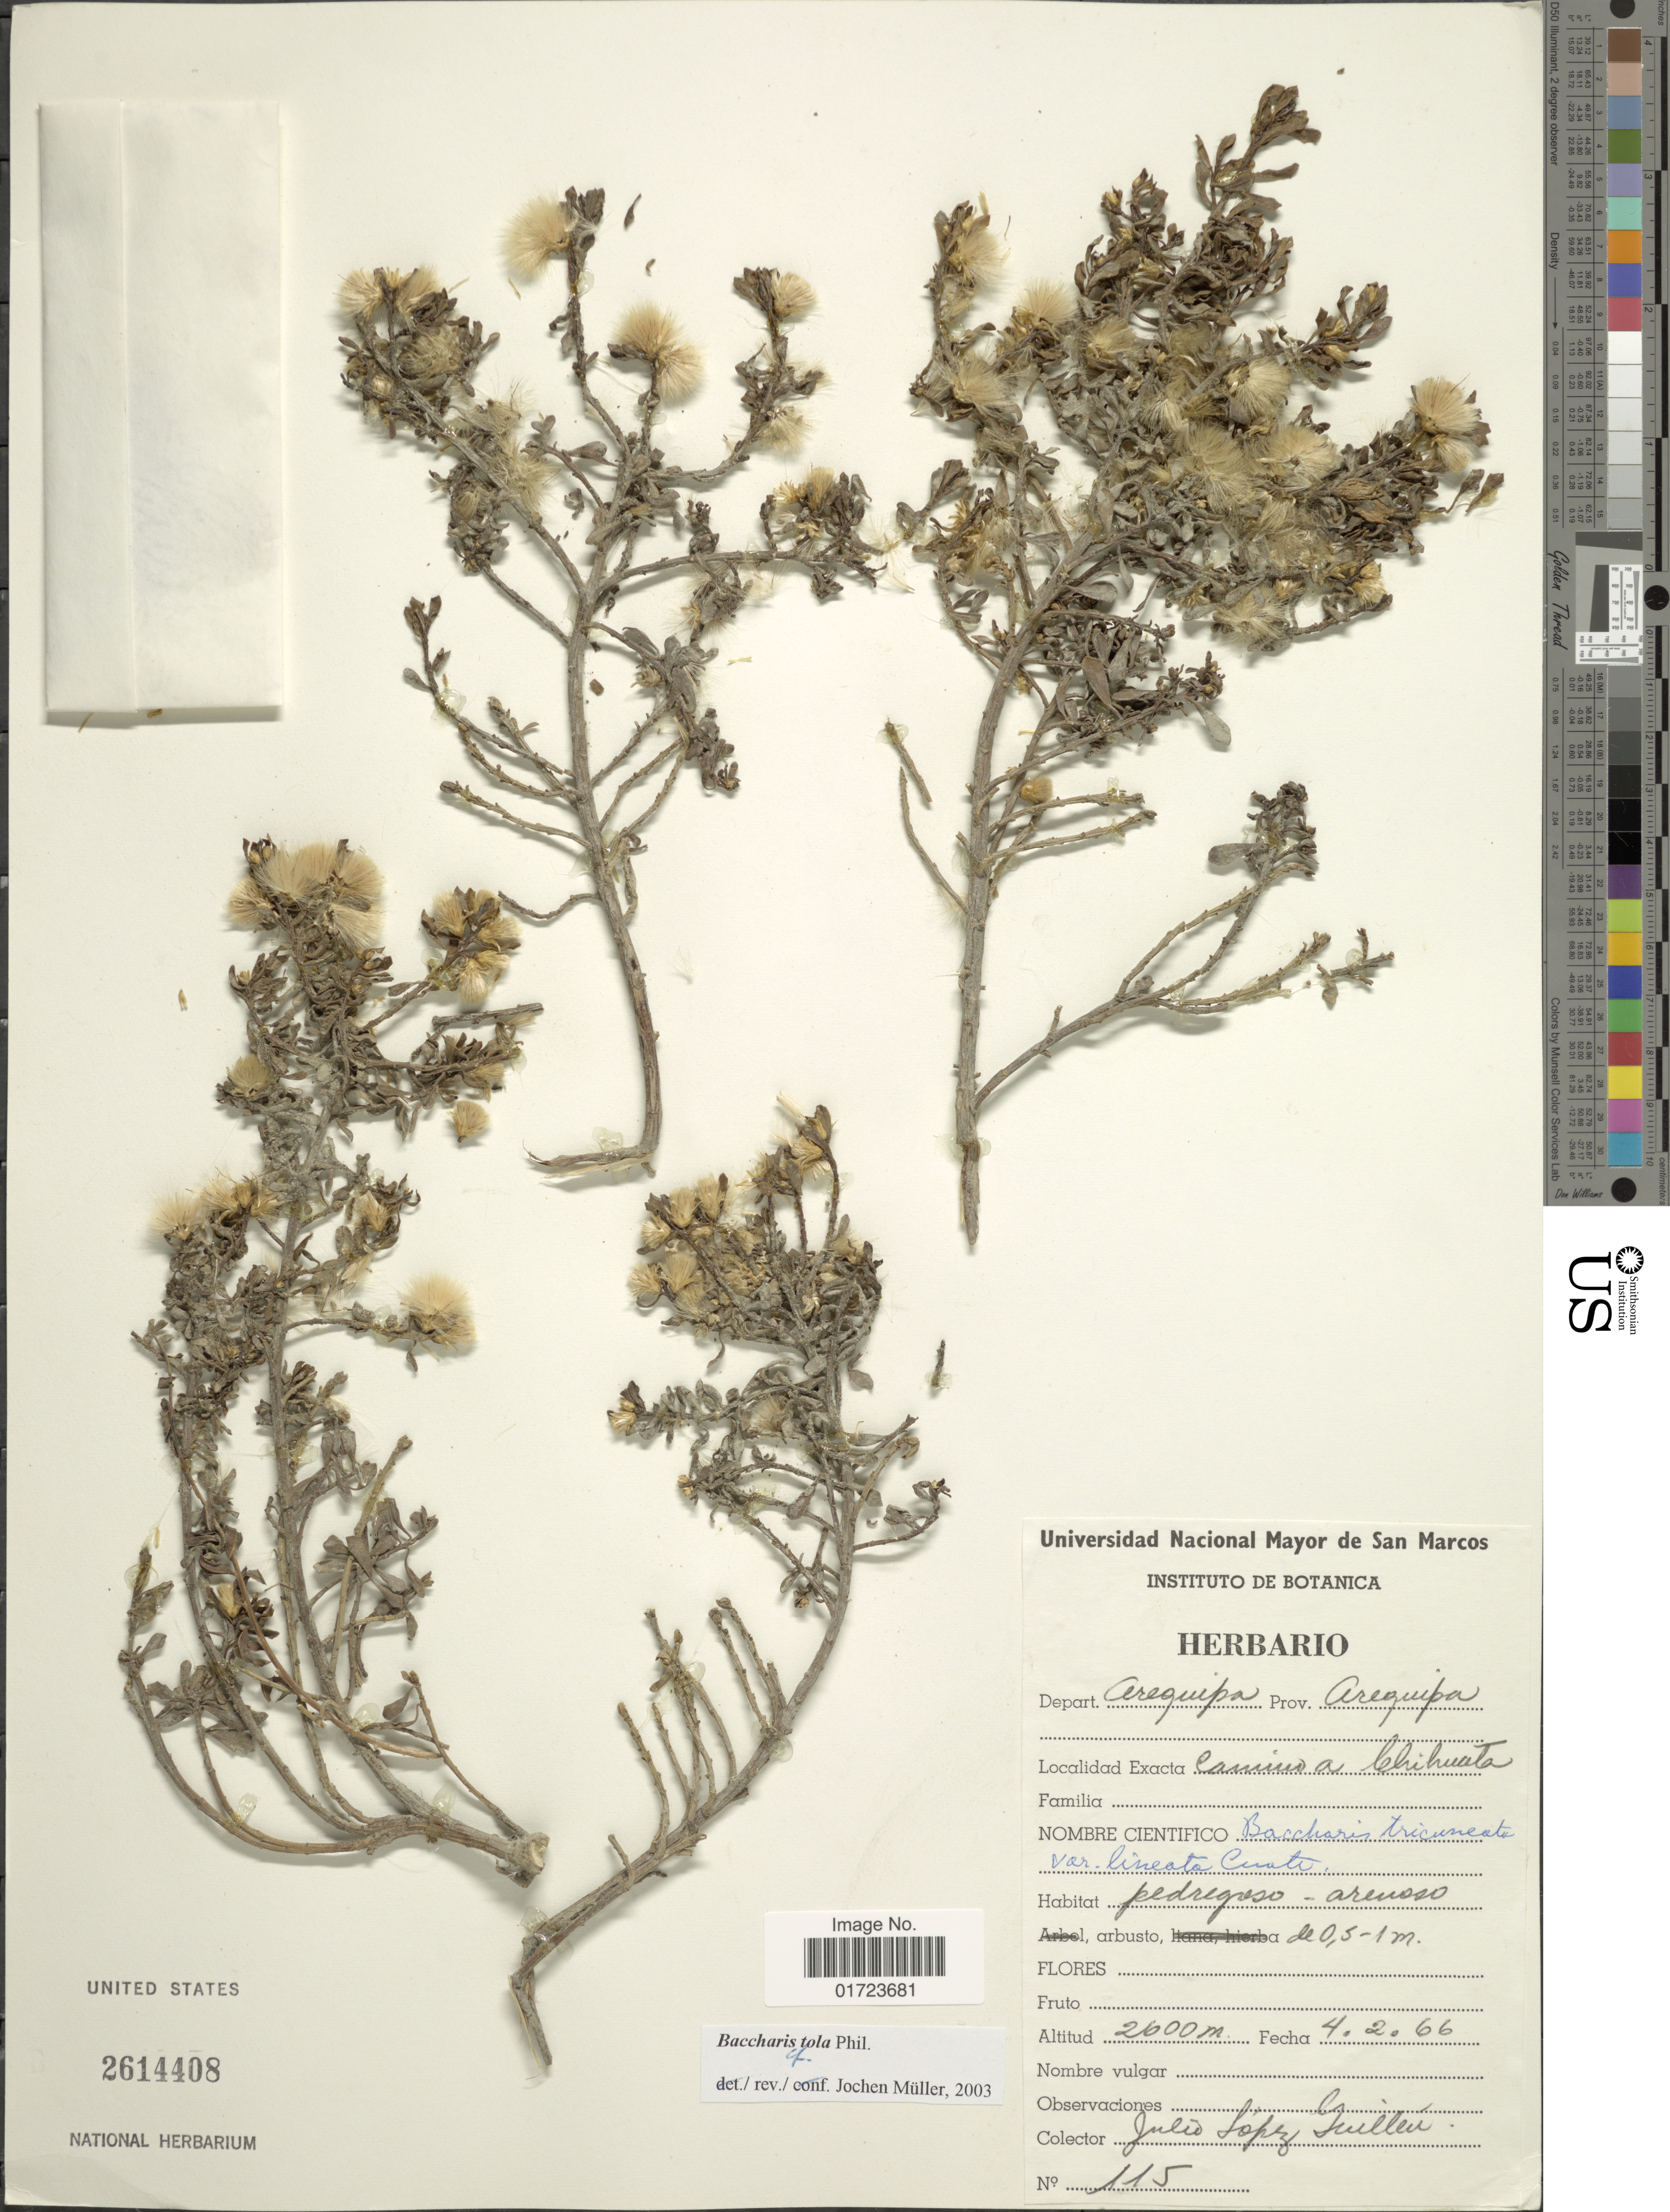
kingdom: Plantae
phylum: Tracheophyta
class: Magnoliopsida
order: Asterales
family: Asteraceae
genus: Baccharis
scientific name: Baccharis tola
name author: Phil.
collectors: J. López Guillén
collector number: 115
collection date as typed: Transcribed d/m/y: 4/2/66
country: Peru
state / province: Arequipa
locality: Camino a Chihuata, Prov. Arequipa, Depart. Arequipa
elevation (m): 2600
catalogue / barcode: US 2614408